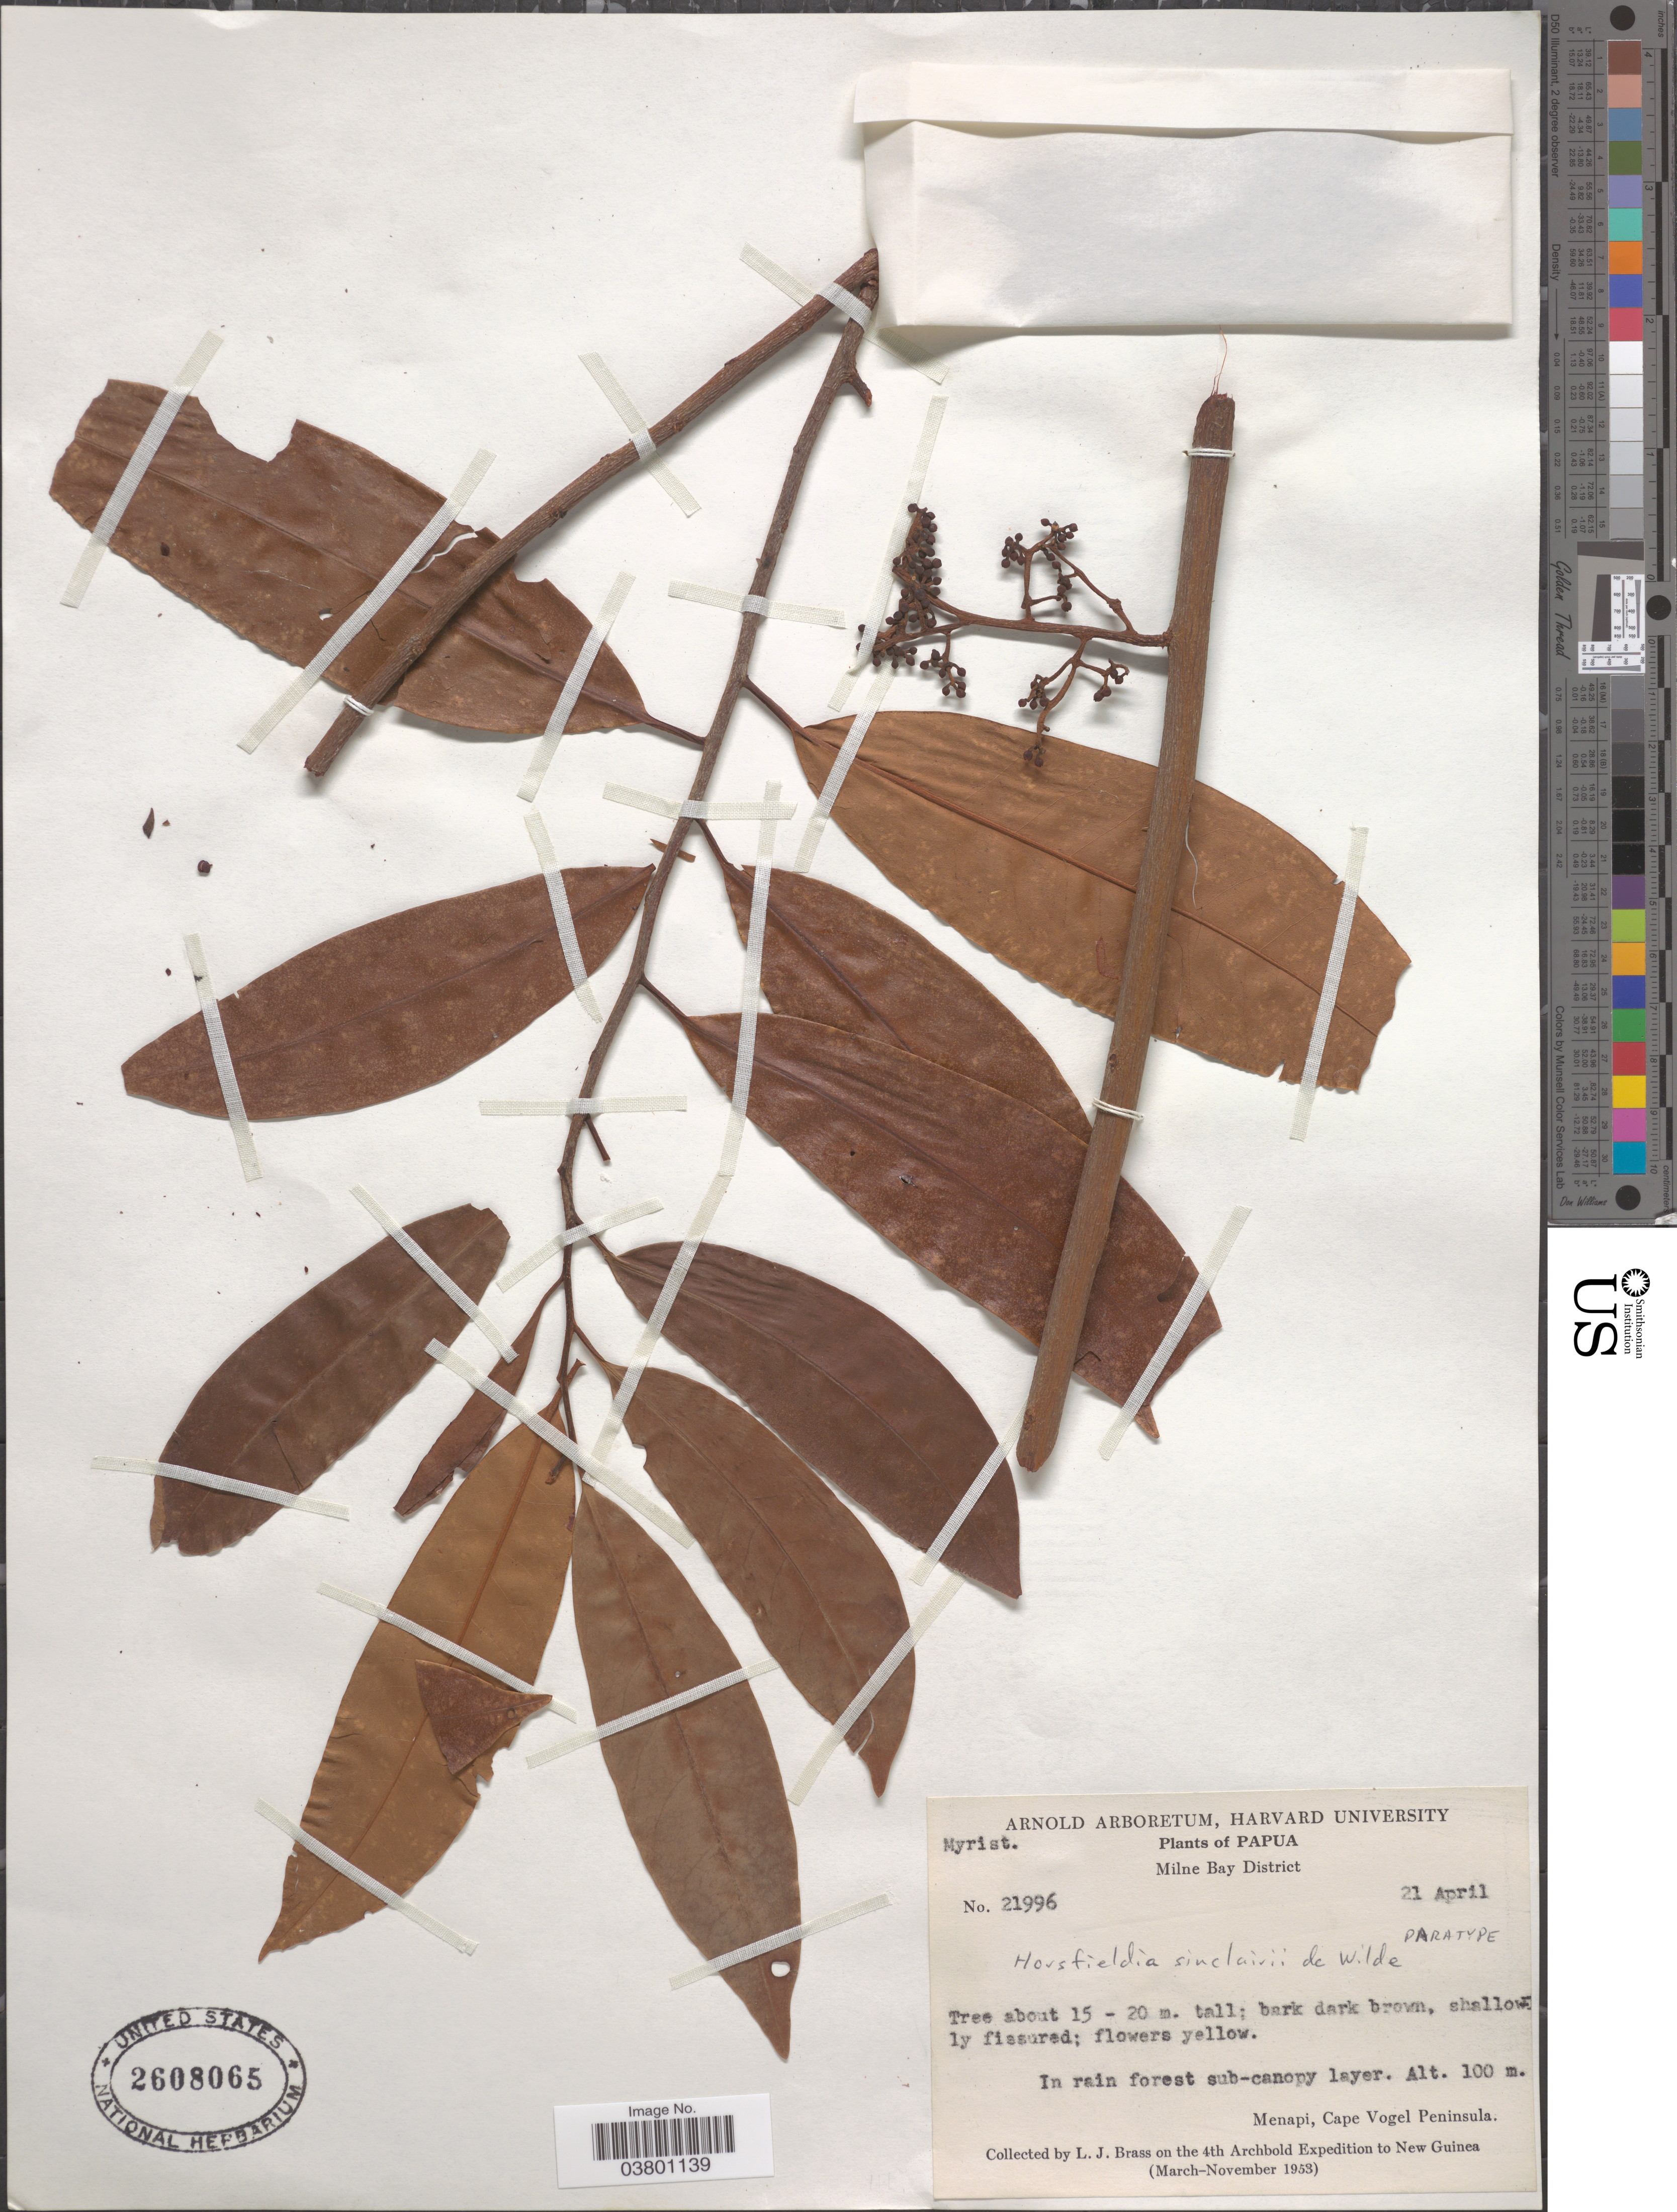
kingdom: Plantae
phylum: Tracheophyta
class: Magnoliopsida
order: Magnoliales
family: Myristicaceae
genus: Horsfieldia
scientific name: Horsfieldia sinclairii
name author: W.J. de Wilde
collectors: L. J. Brass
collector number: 21996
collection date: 1953-04-21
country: Papua New Guinea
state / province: Milne Bay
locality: Papua. Milne Bay District. Menapi, Cape Vogel Peninsula. New Guinea.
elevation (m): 100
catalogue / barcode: US 2608065